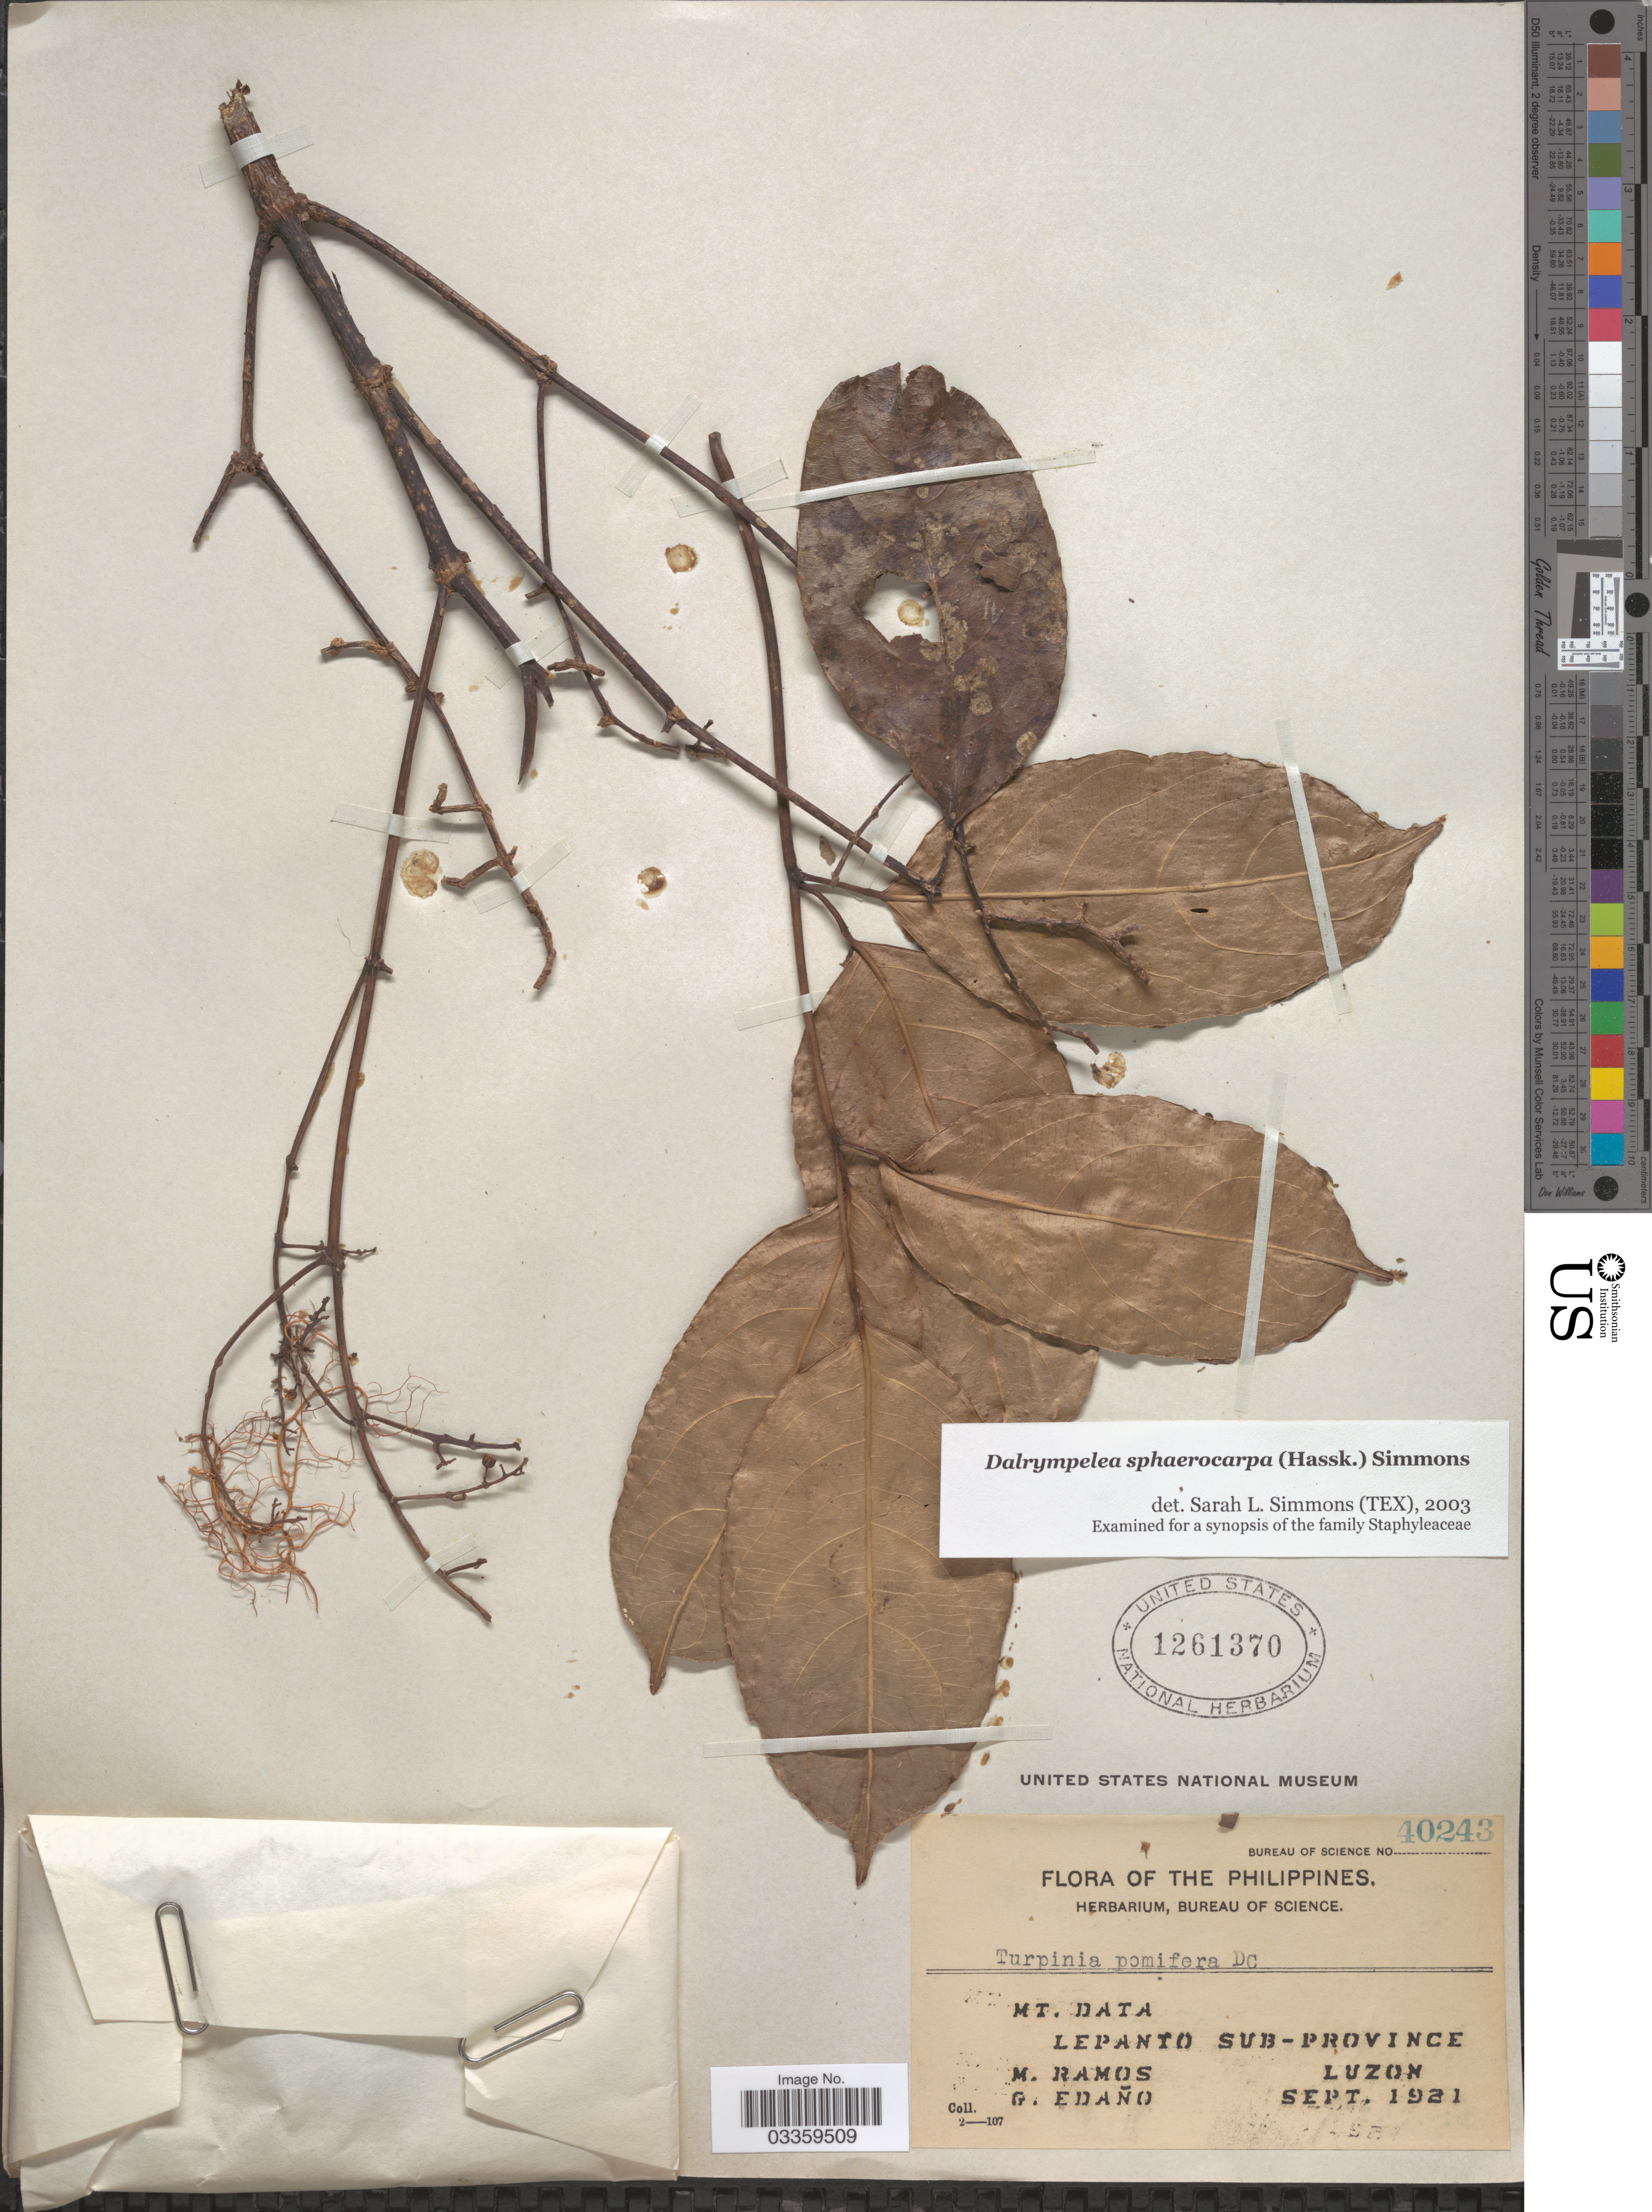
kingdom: Plantae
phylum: Tracheophyta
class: Magnoliopsida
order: Crossosomatales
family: Staphyleaceae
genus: Dalrympelea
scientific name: Dalrympelea sphaerocarpa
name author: (Hassk.) Nor-Ezzaw.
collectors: M. Ramos & G. Edaño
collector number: Bureau of Science 40243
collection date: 1921-09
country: Philippines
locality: Mt. Data. Lepanto Sub-province. Luzon.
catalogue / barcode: US 1261370